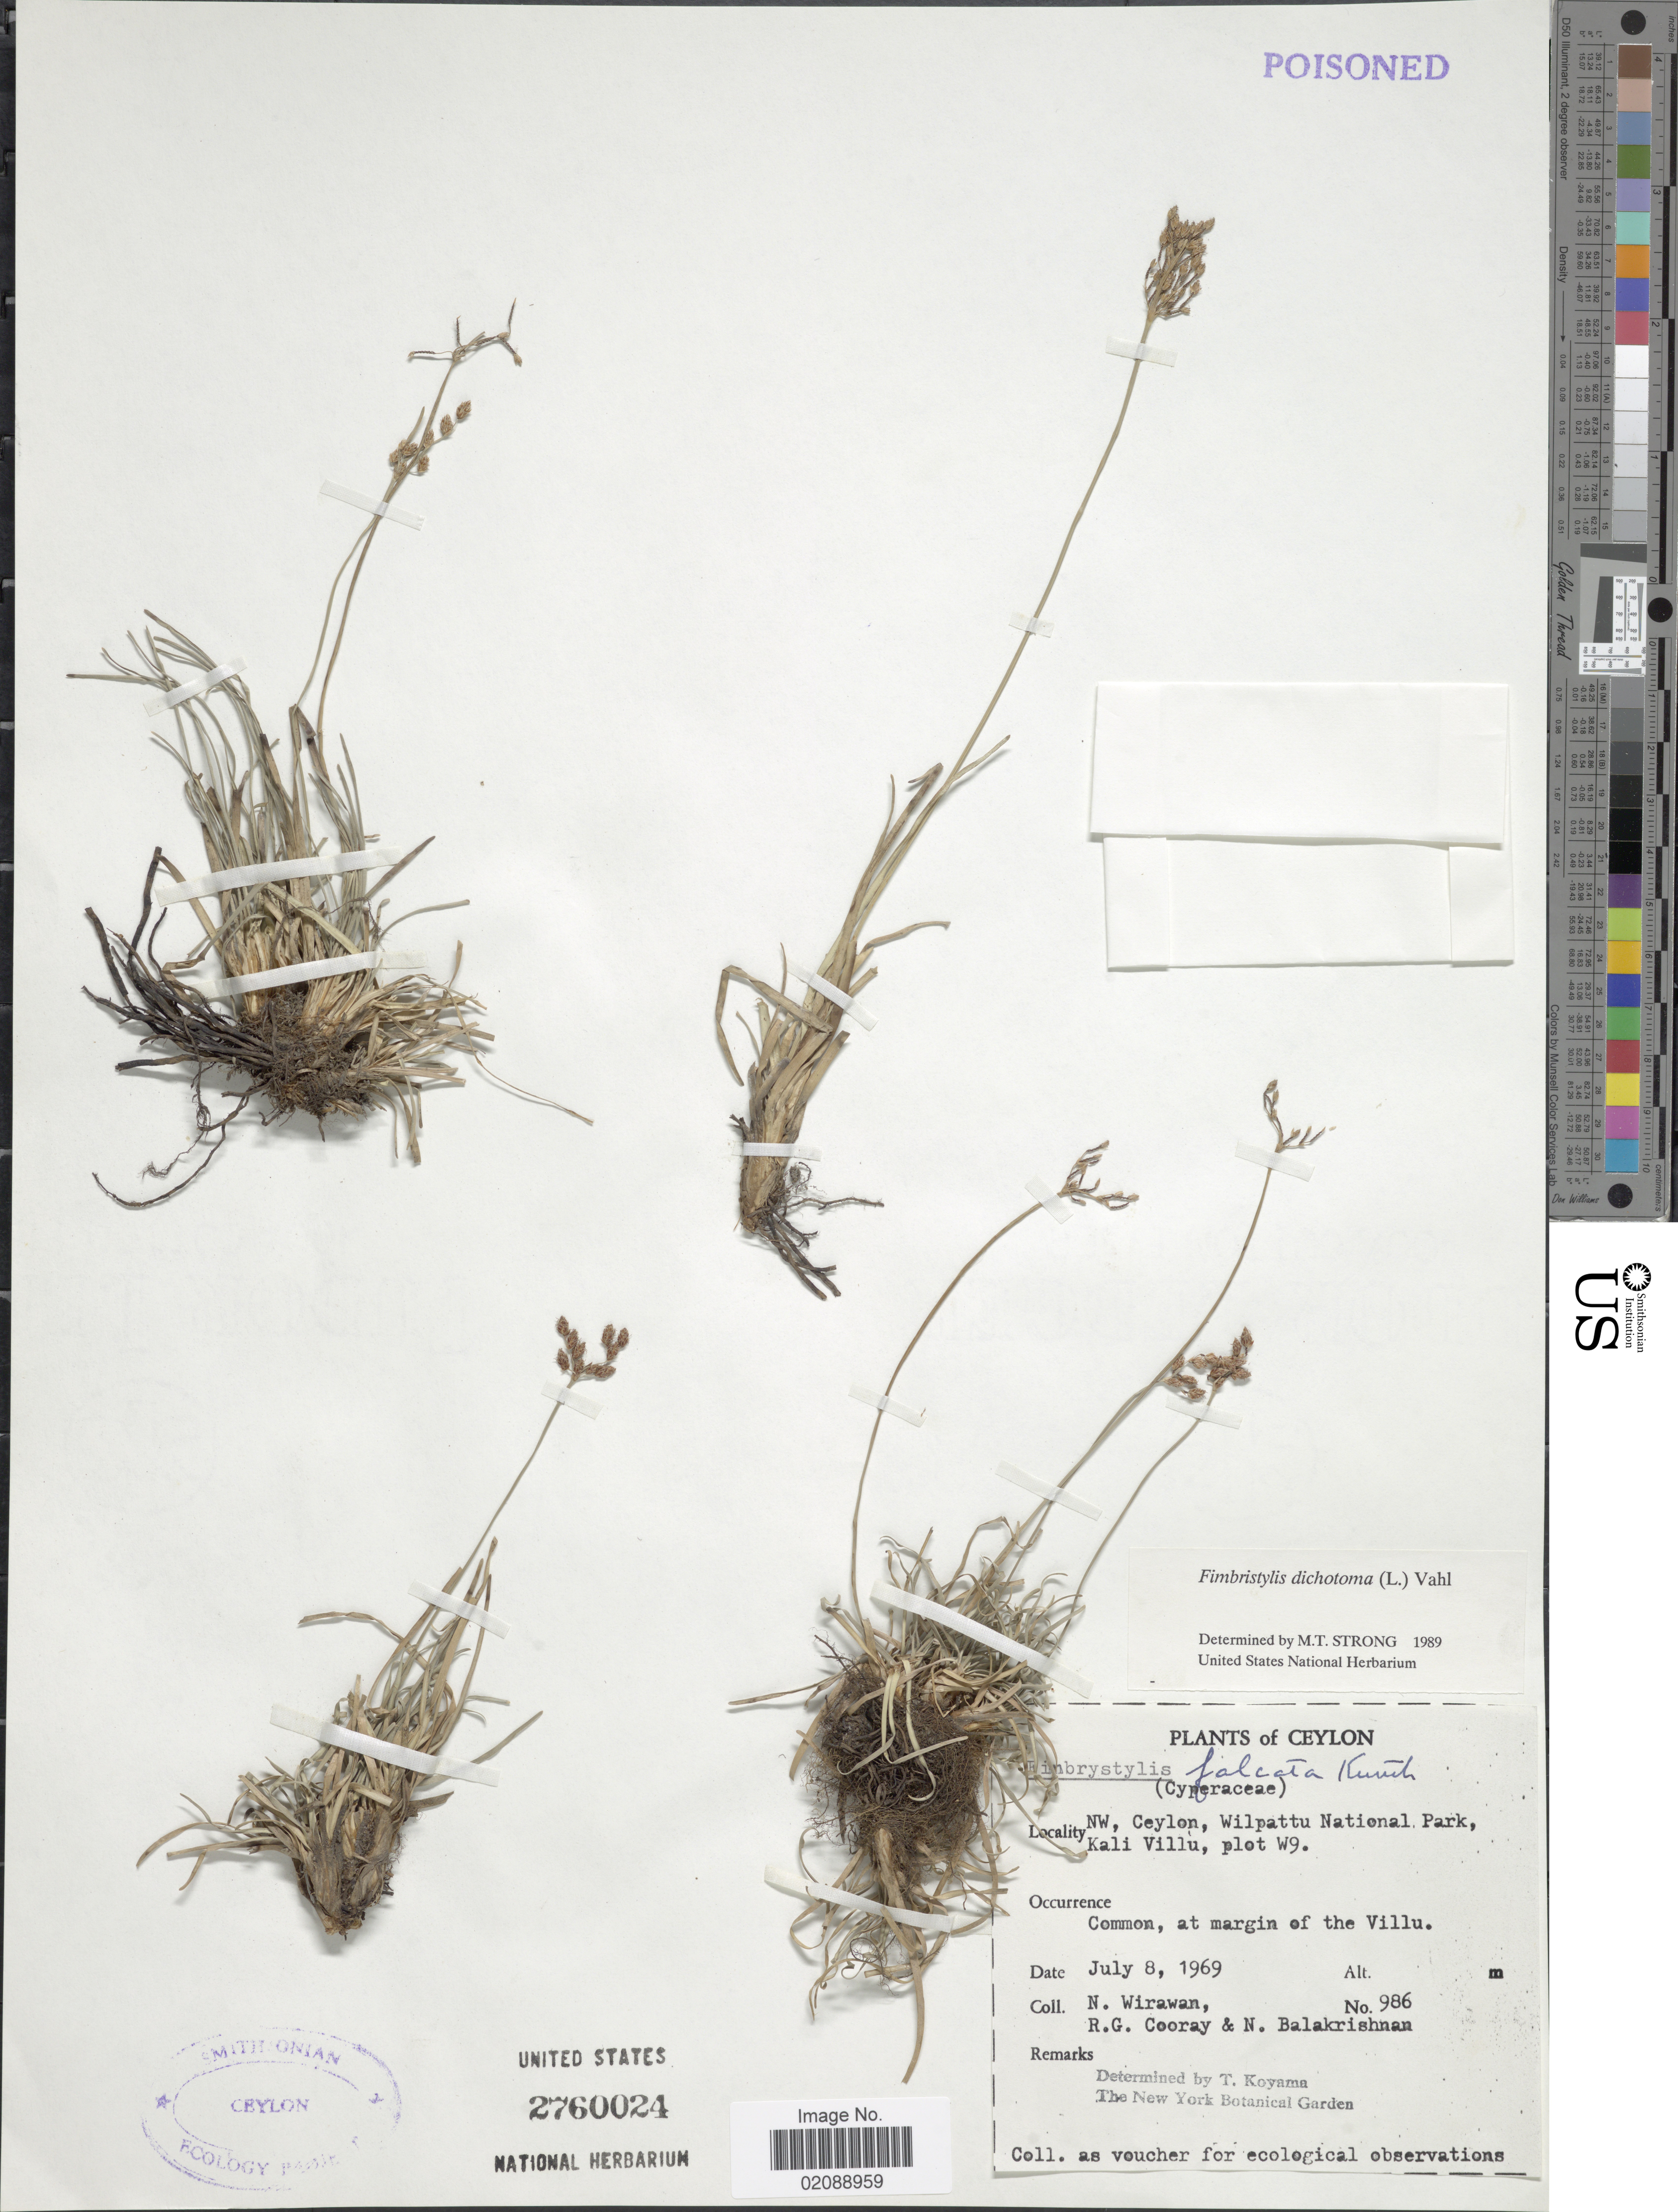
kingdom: Plantae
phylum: Tracheophyta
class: Liliopsida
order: Poales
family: Cyperaceae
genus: Fimbristylis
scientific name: Fimbristylis dichotoma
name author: (L.) Vahl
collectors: N. Wirawan, R. Cooray & N. Balakrishnan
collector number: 986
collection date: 1969-07-08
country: Sri Lanka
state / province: North Western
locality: Wilpattu National Park, Kali Villu, plot W9, common, at margin of the Villu.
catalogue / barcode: US 2760024